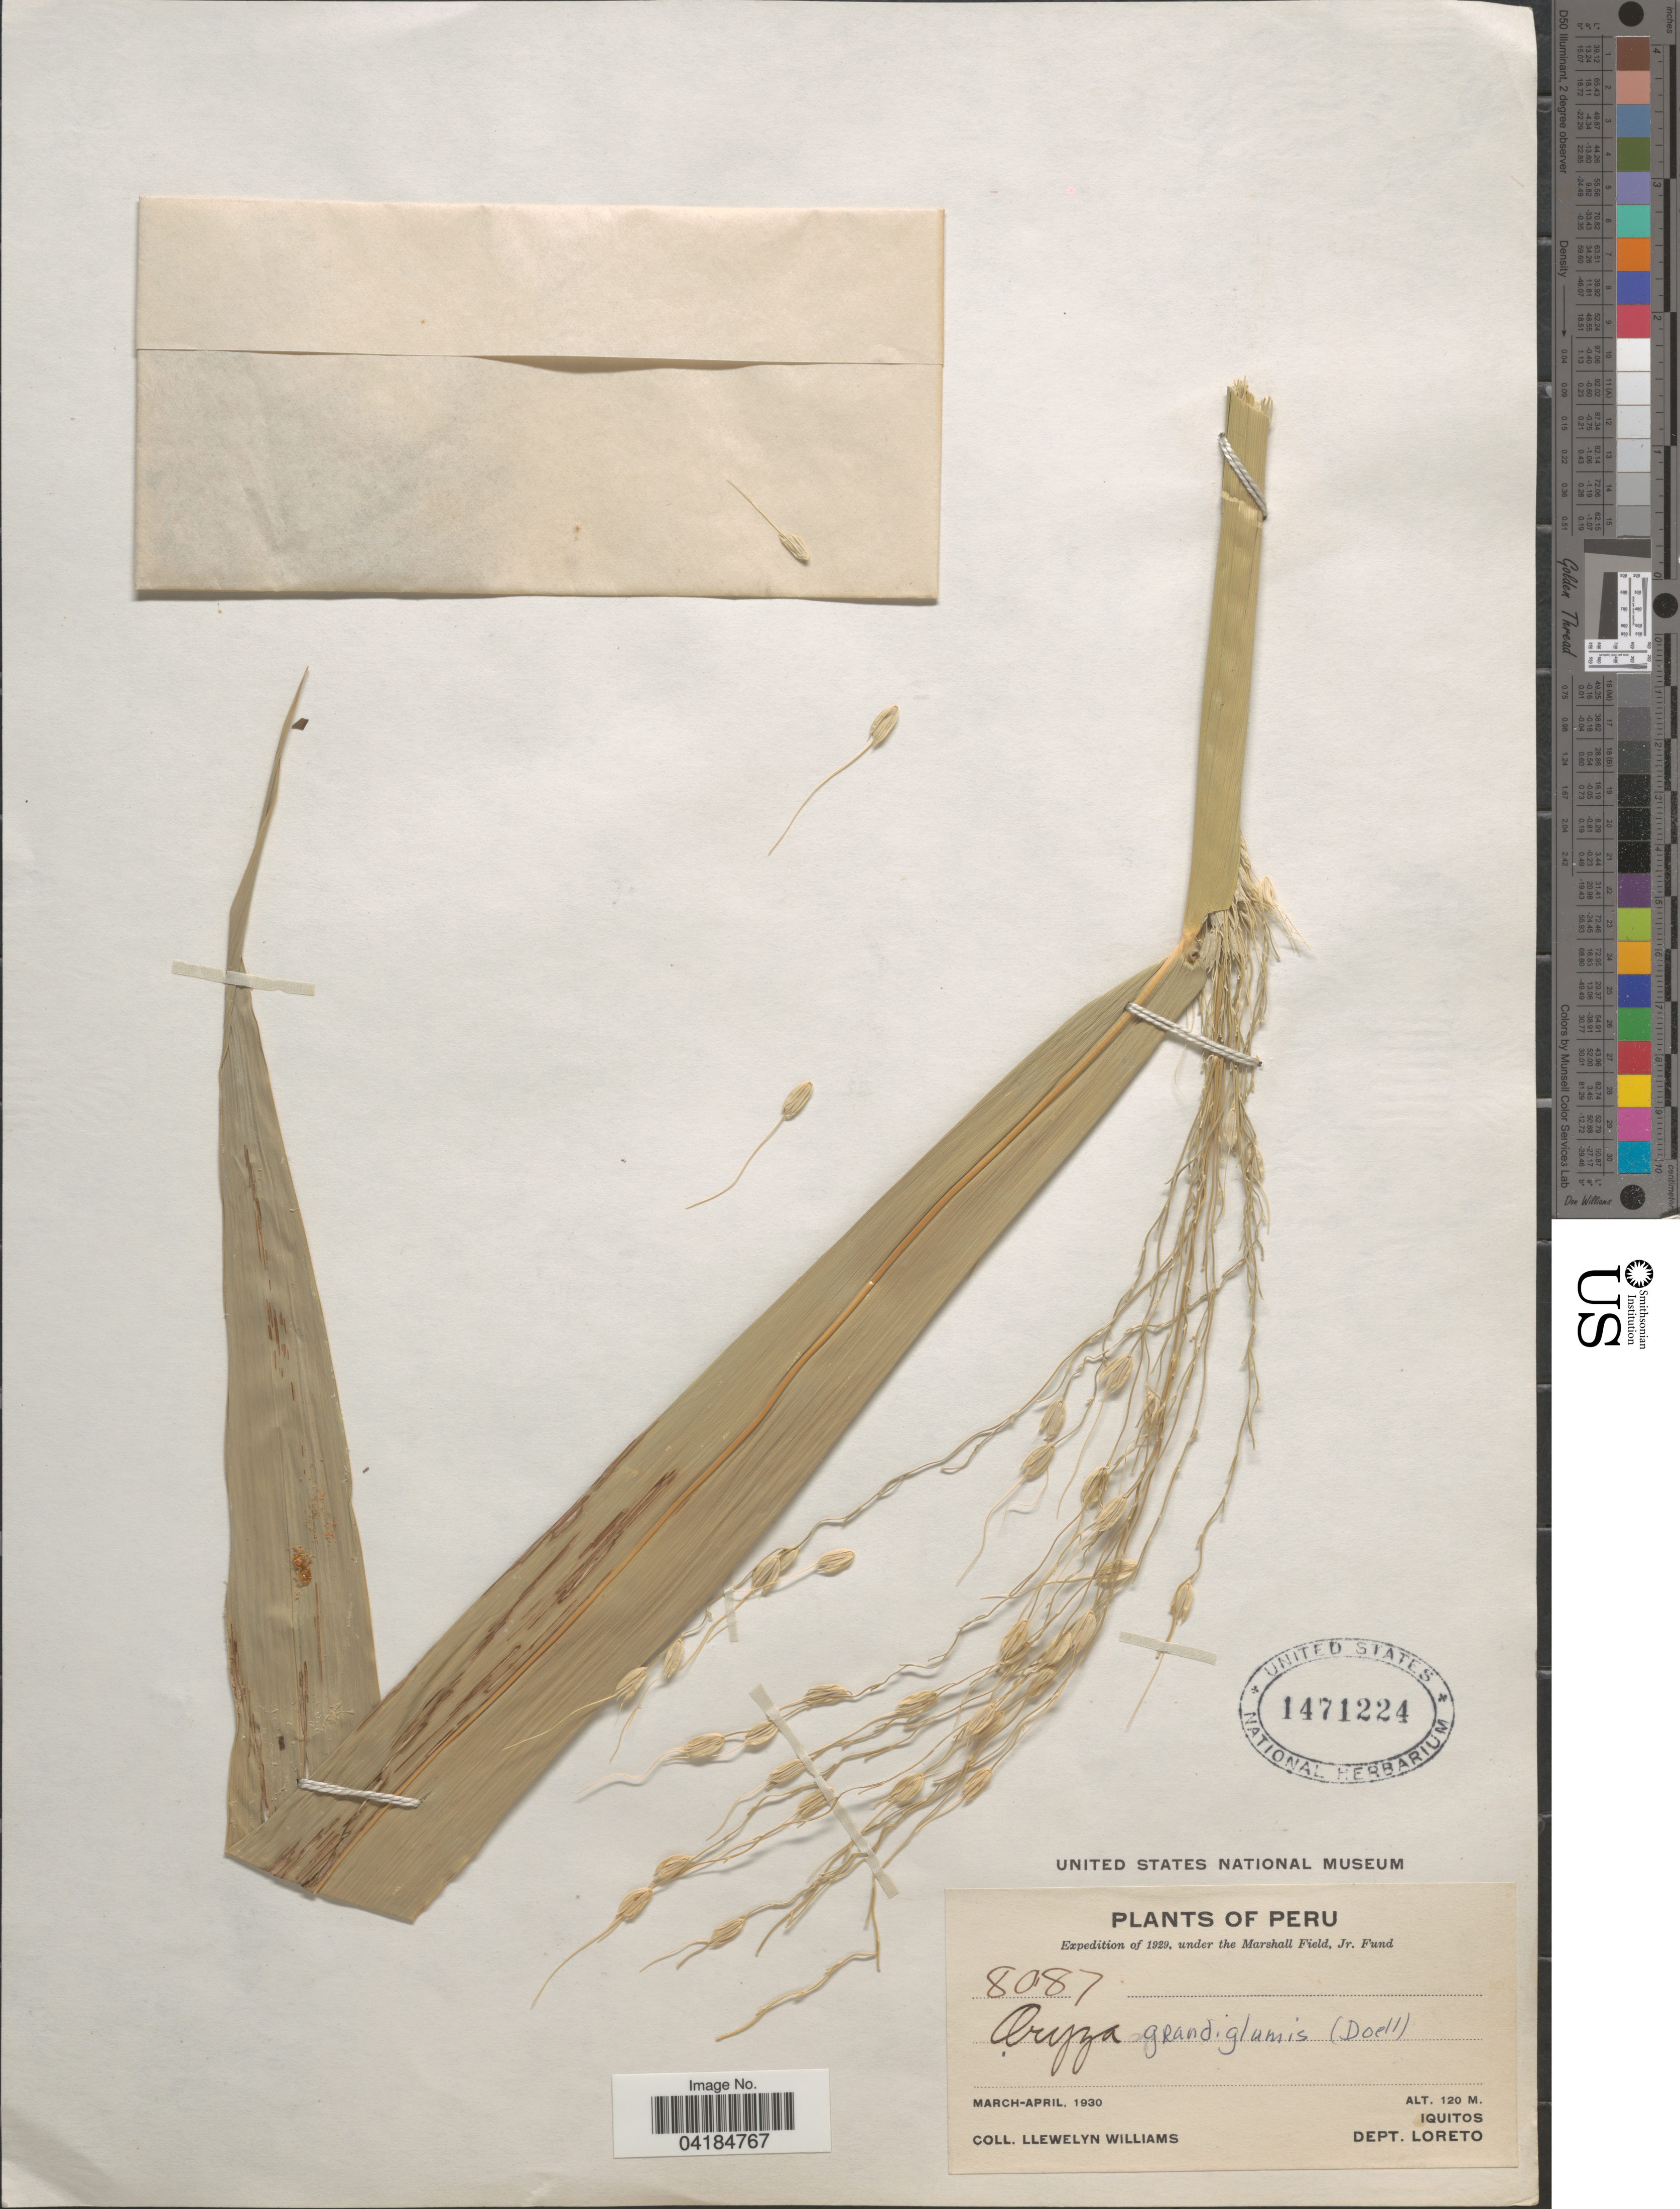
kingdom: Plantae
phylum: Tracheophyta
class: Liliopsida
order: Poales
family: Poaceae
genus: Oryza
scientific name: Oryza grandiglumis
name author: (Döll) Prod.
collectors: Ll. Williams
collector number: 8087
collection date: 1930-03/1930-04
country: Peru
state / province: Loreto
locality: Expedition of 1929. Iquitos.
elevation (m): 120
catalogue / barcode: US 1471224